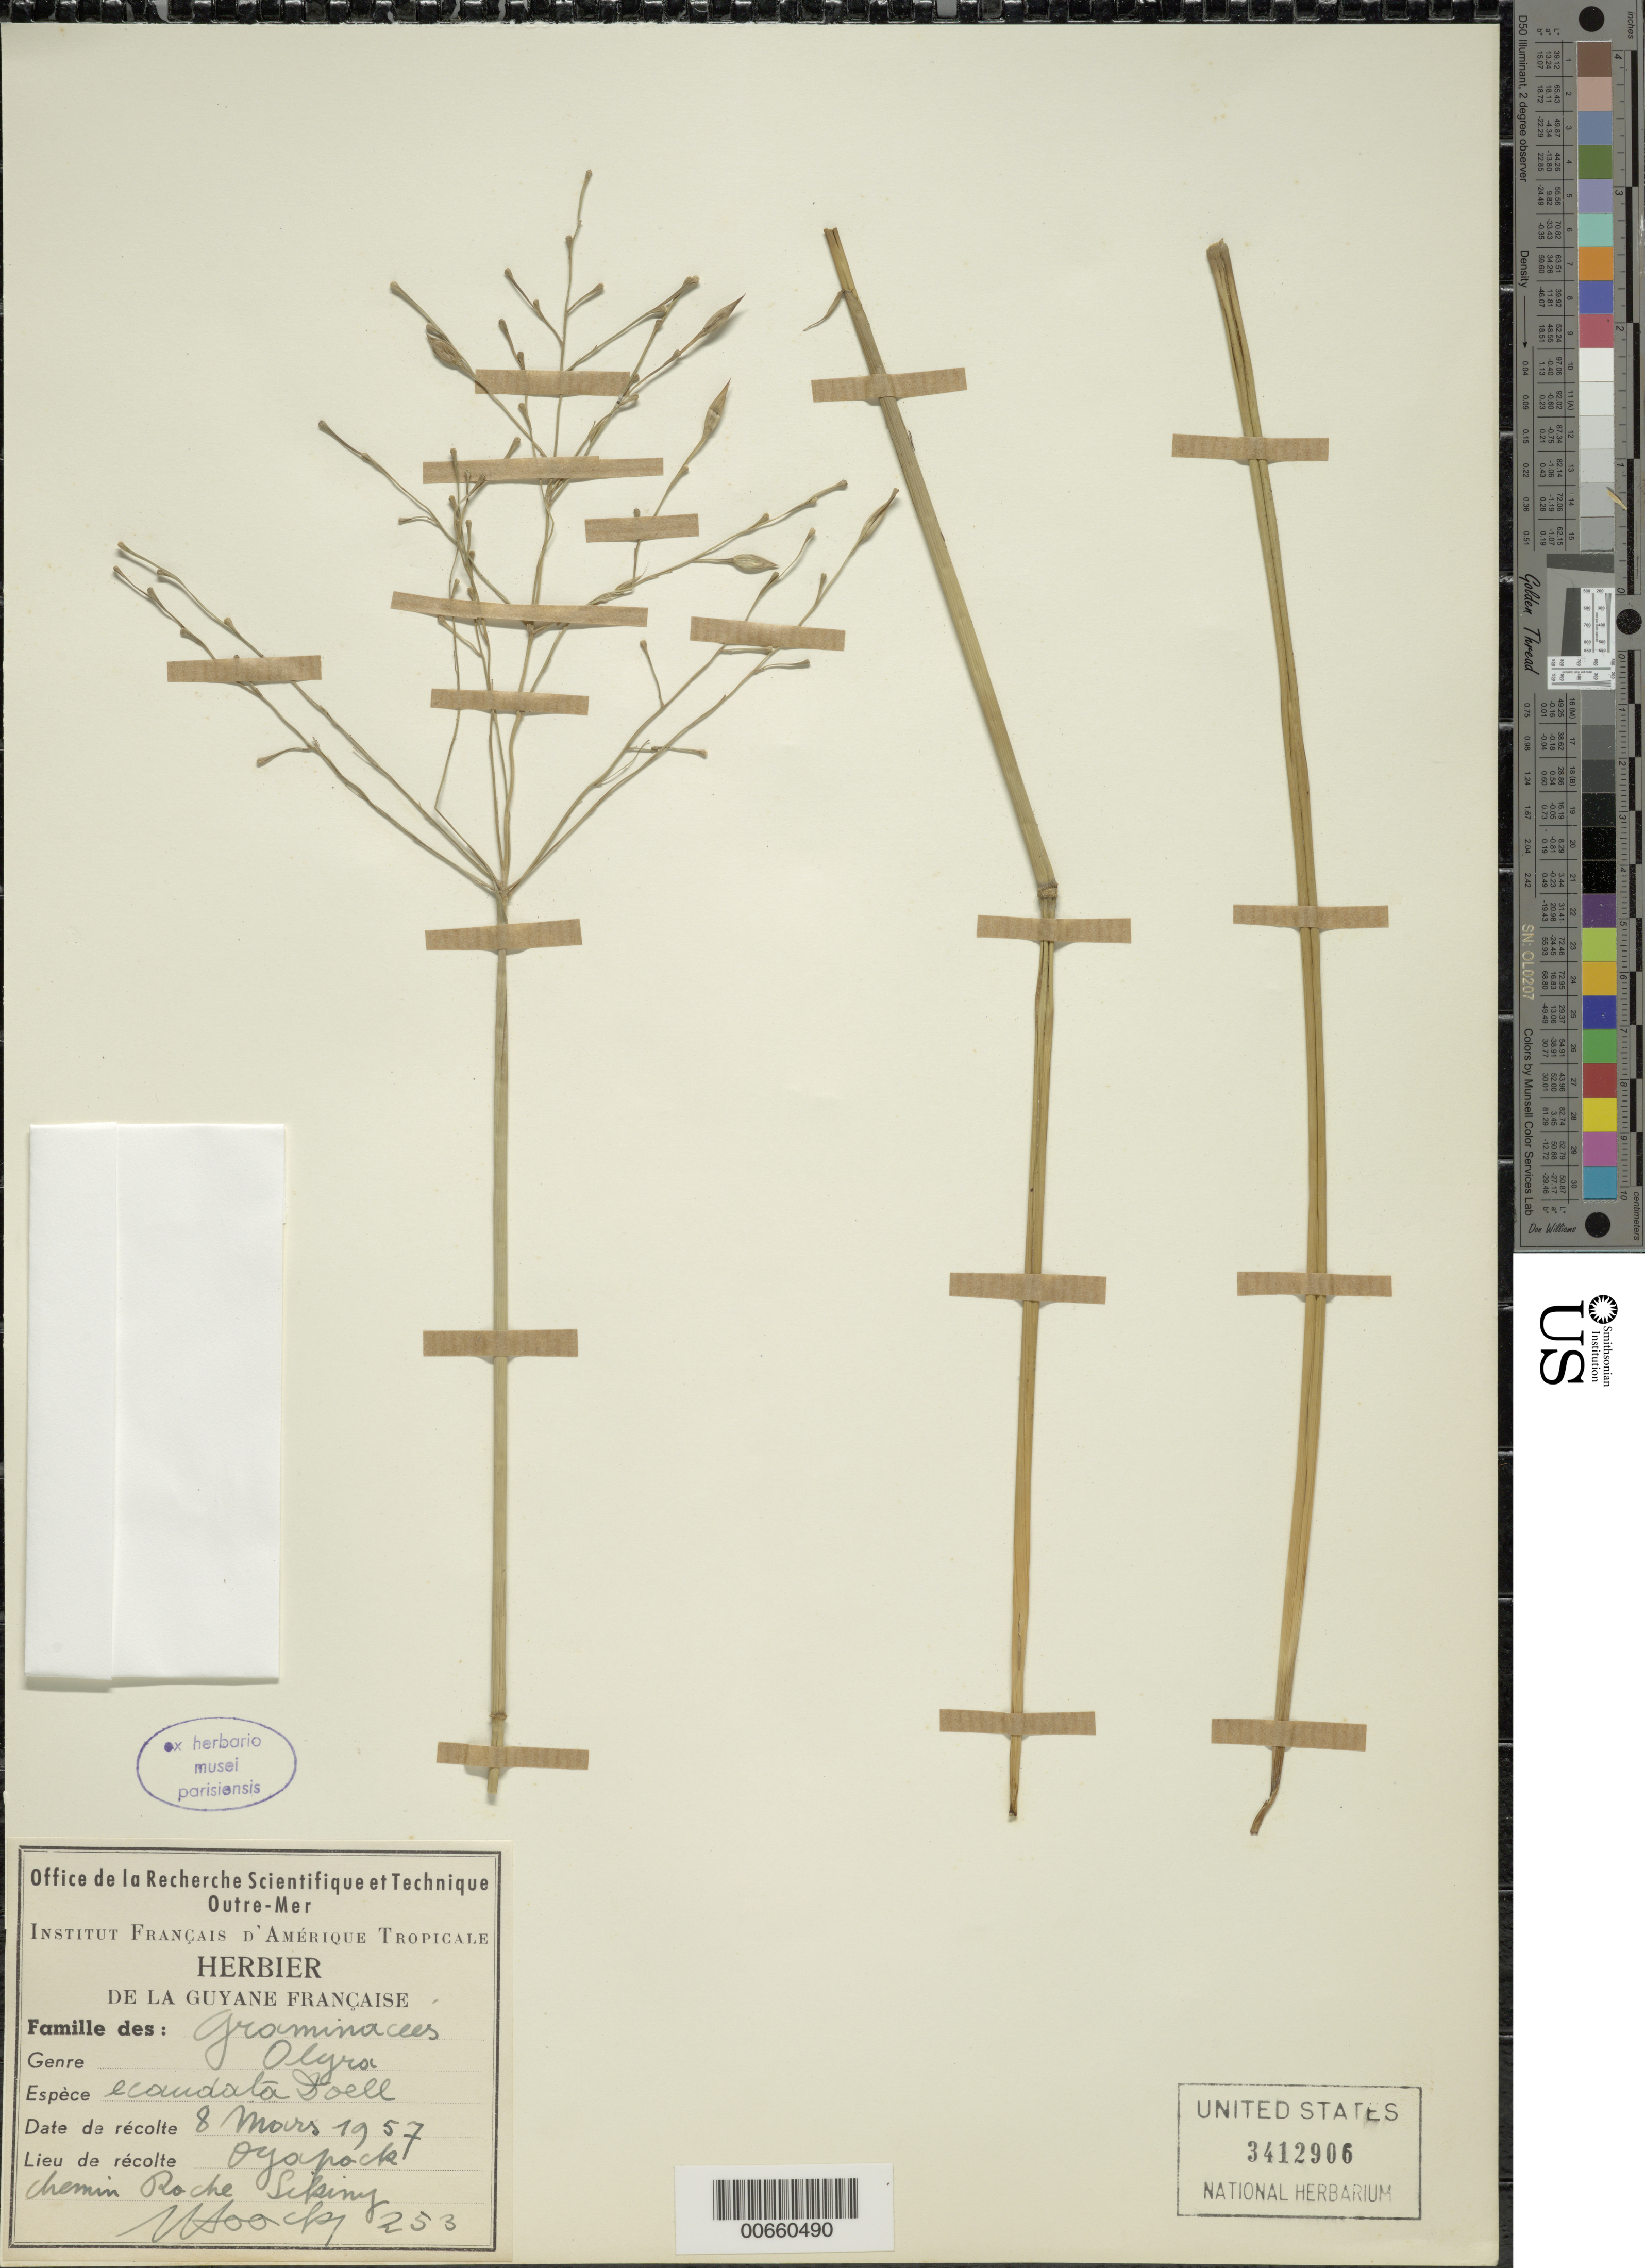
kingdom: Plantae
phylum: Tracheophyta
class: Liliopsida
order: Poales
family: Poaceae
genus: Olyra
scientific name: Olyra ecaudata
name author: Döll in Mart.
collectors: J. Hoock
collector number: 253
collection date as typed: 8-Mar-57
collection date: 1957-03-08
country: French Guiana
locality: Oyapock, Chemin Roche Sikiny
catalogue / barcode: US 3412906